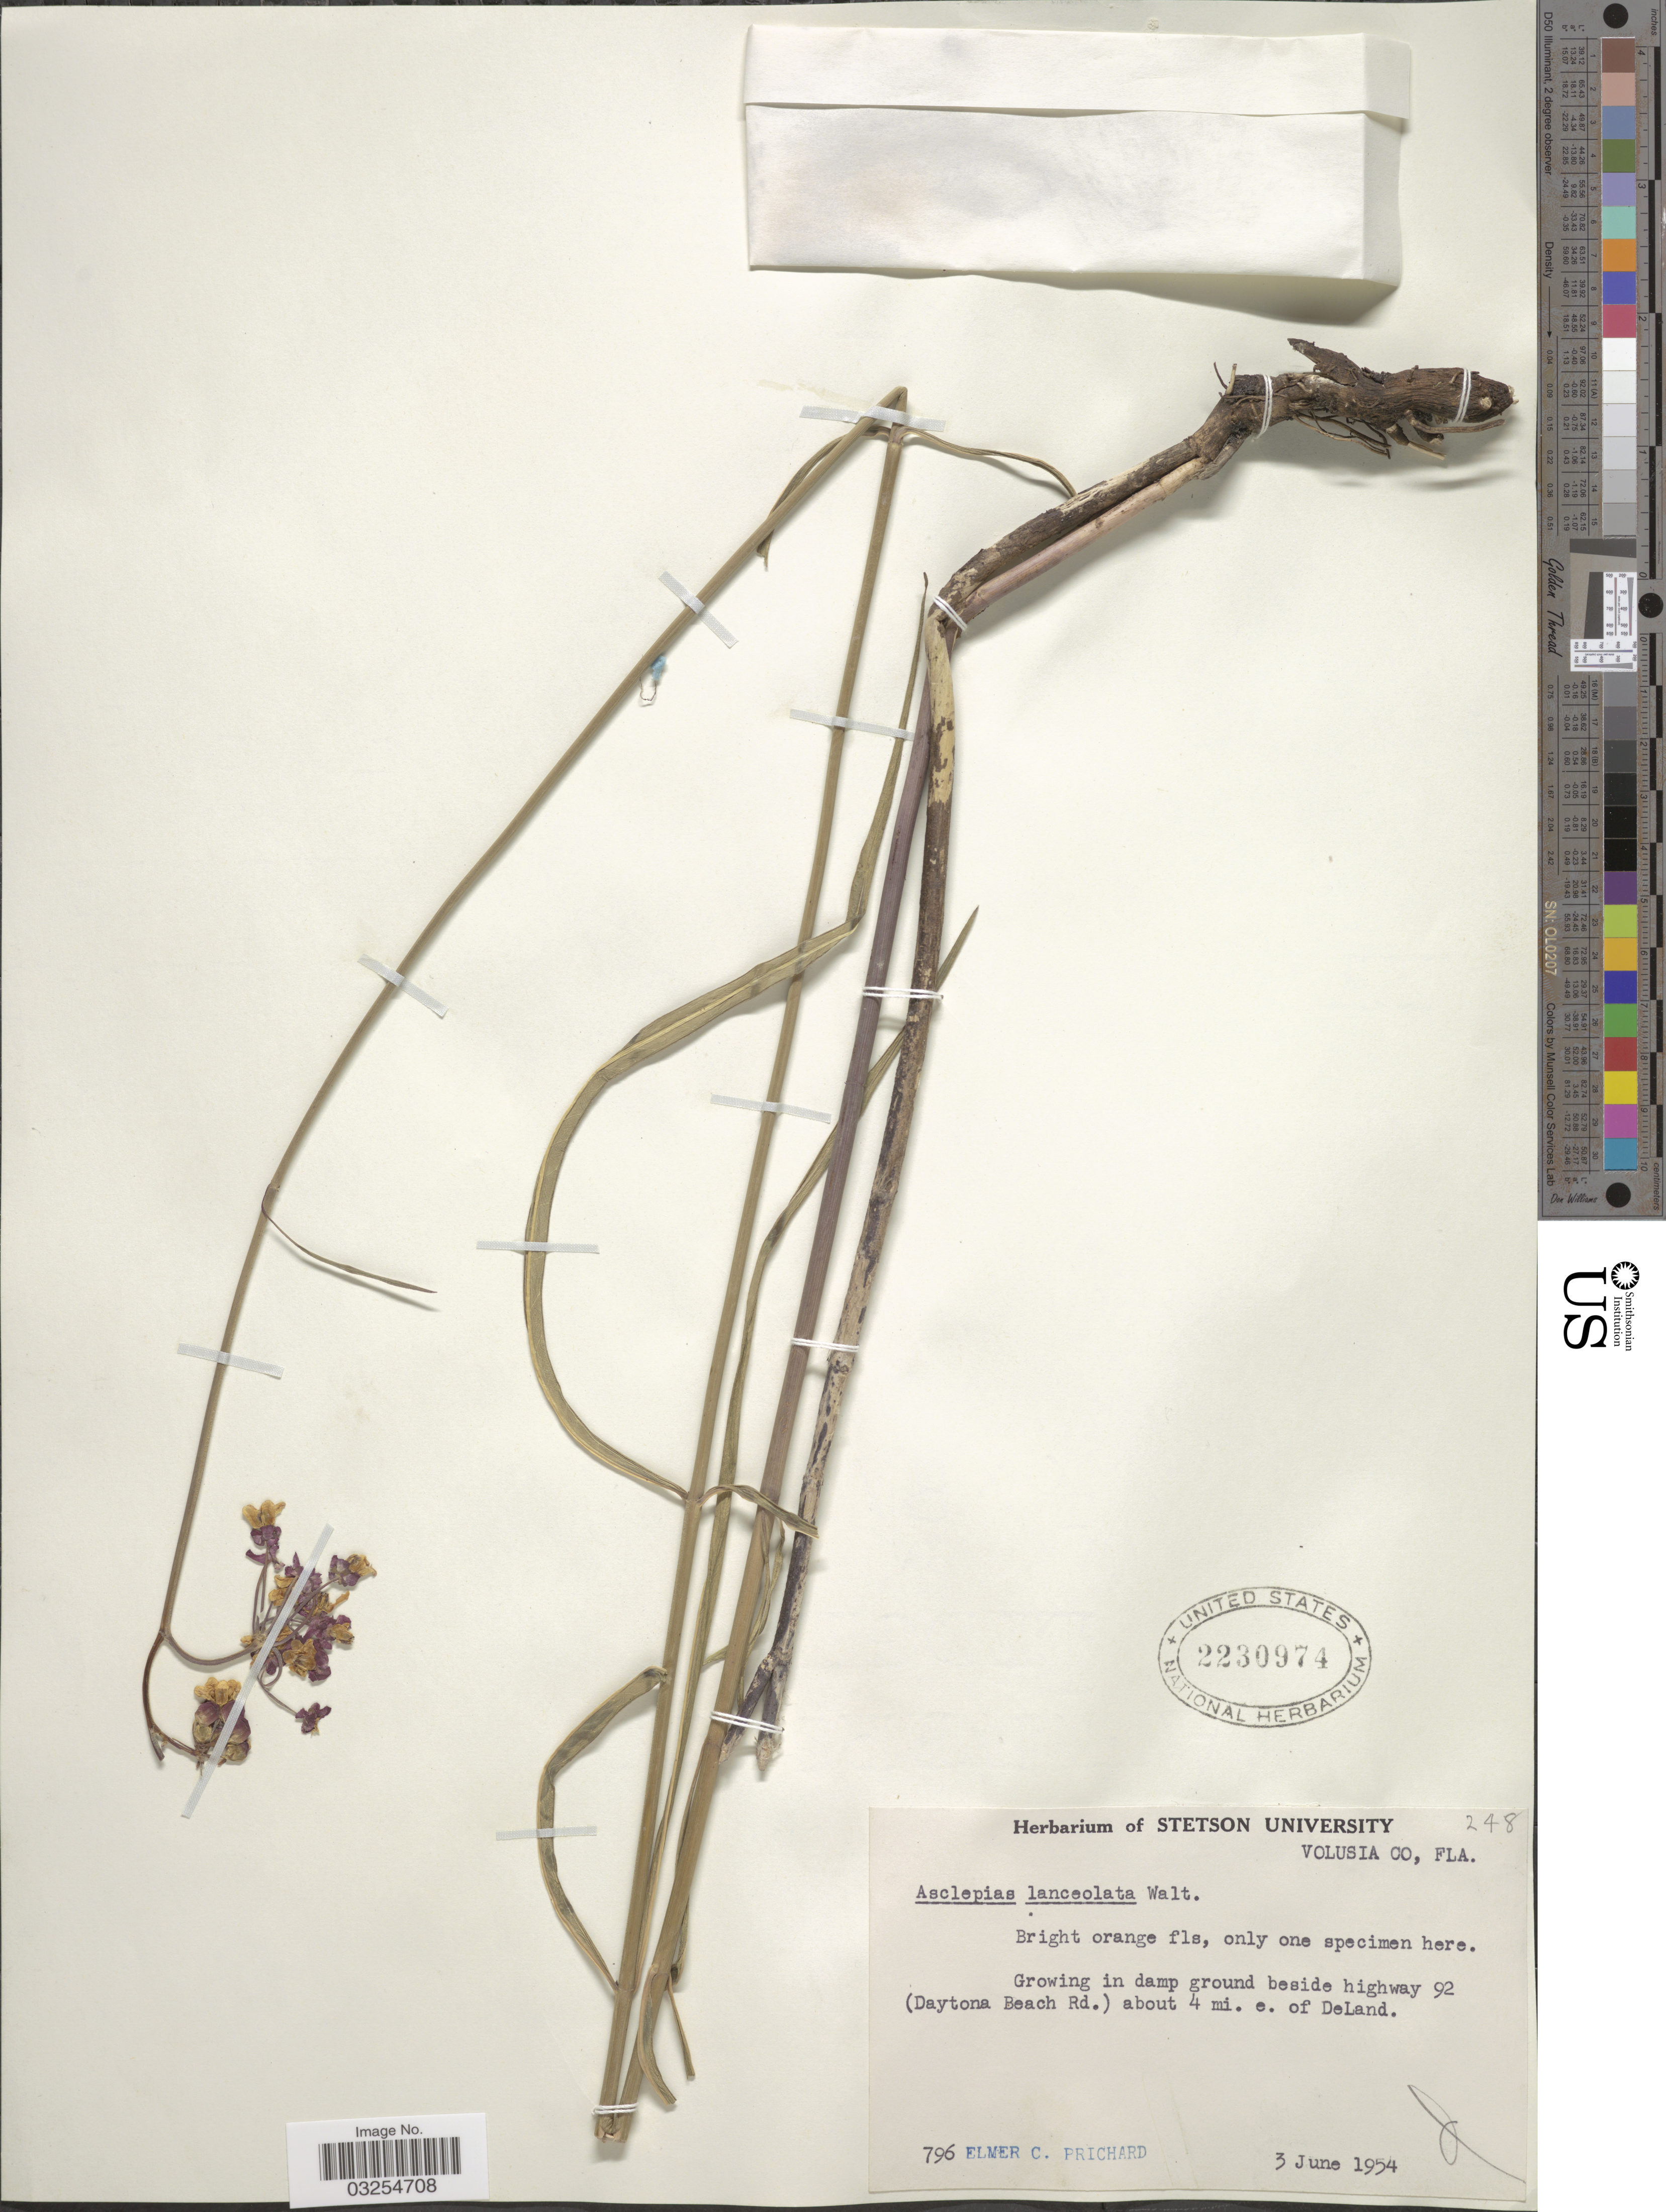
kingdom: Plantae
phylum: Tracheophyta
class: Magnoliopsida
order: Gentianales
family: Apocynaceae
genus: Asclepias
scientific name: Asclepias lanceolata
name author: Walter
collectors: E. Prichard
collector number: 796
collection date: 1954-06-03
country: United States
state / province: Florida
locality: Volusia Co. Growing in damp ground beside highway 92 (Daytona Beach Rd.) about 4 mi. e. of DeLand.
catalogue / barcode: US 2230974